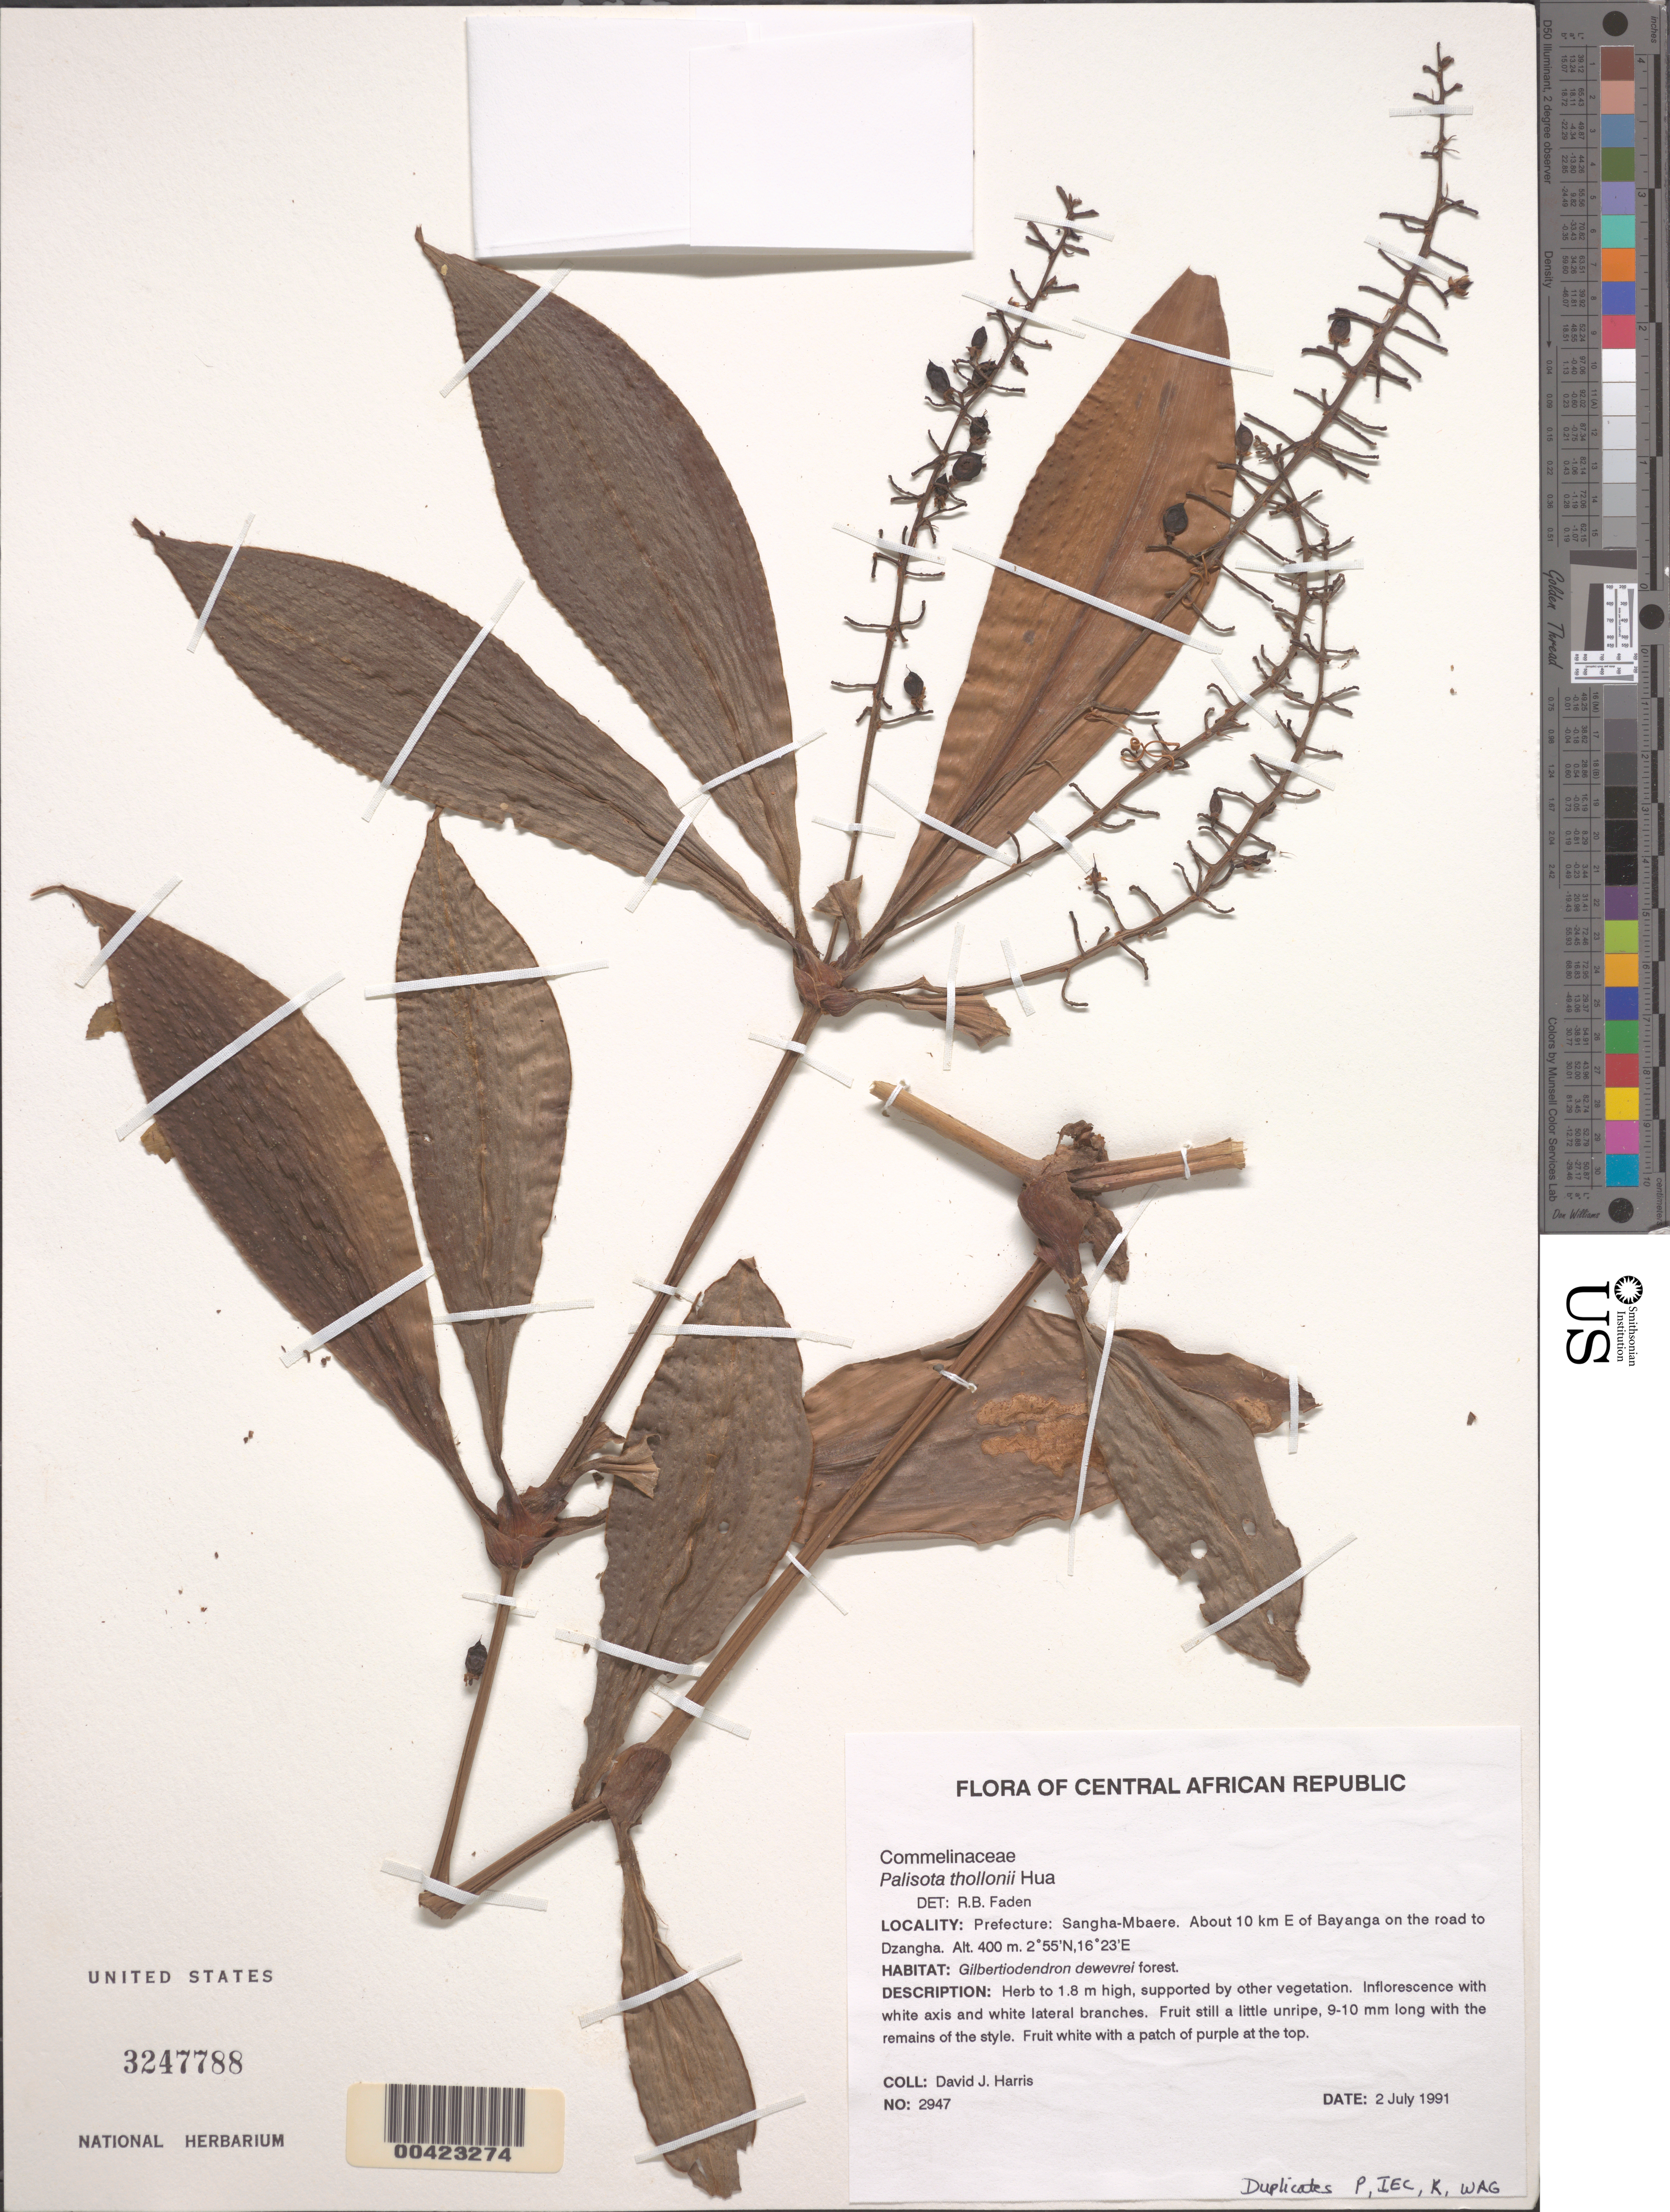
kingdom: Plantae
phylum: Tracheophyta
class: Liliopsida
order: Commelinales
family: Commelinaceae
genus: Palisota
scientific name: Palisota thollonii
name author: Hua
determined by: Faden, Robert B., (US), Smithsonian Institution - National Museum of Natural History (UNITED STATES)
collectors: D. J. Harris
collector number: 2947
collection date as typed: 02 Jul 1991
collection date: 1991-07-02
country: Central African Republic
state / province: Sangha-Mbaere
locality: Sangha-mbaere, E of Bayanga on road to Dzangha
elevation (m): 400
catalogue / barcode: US 3247788